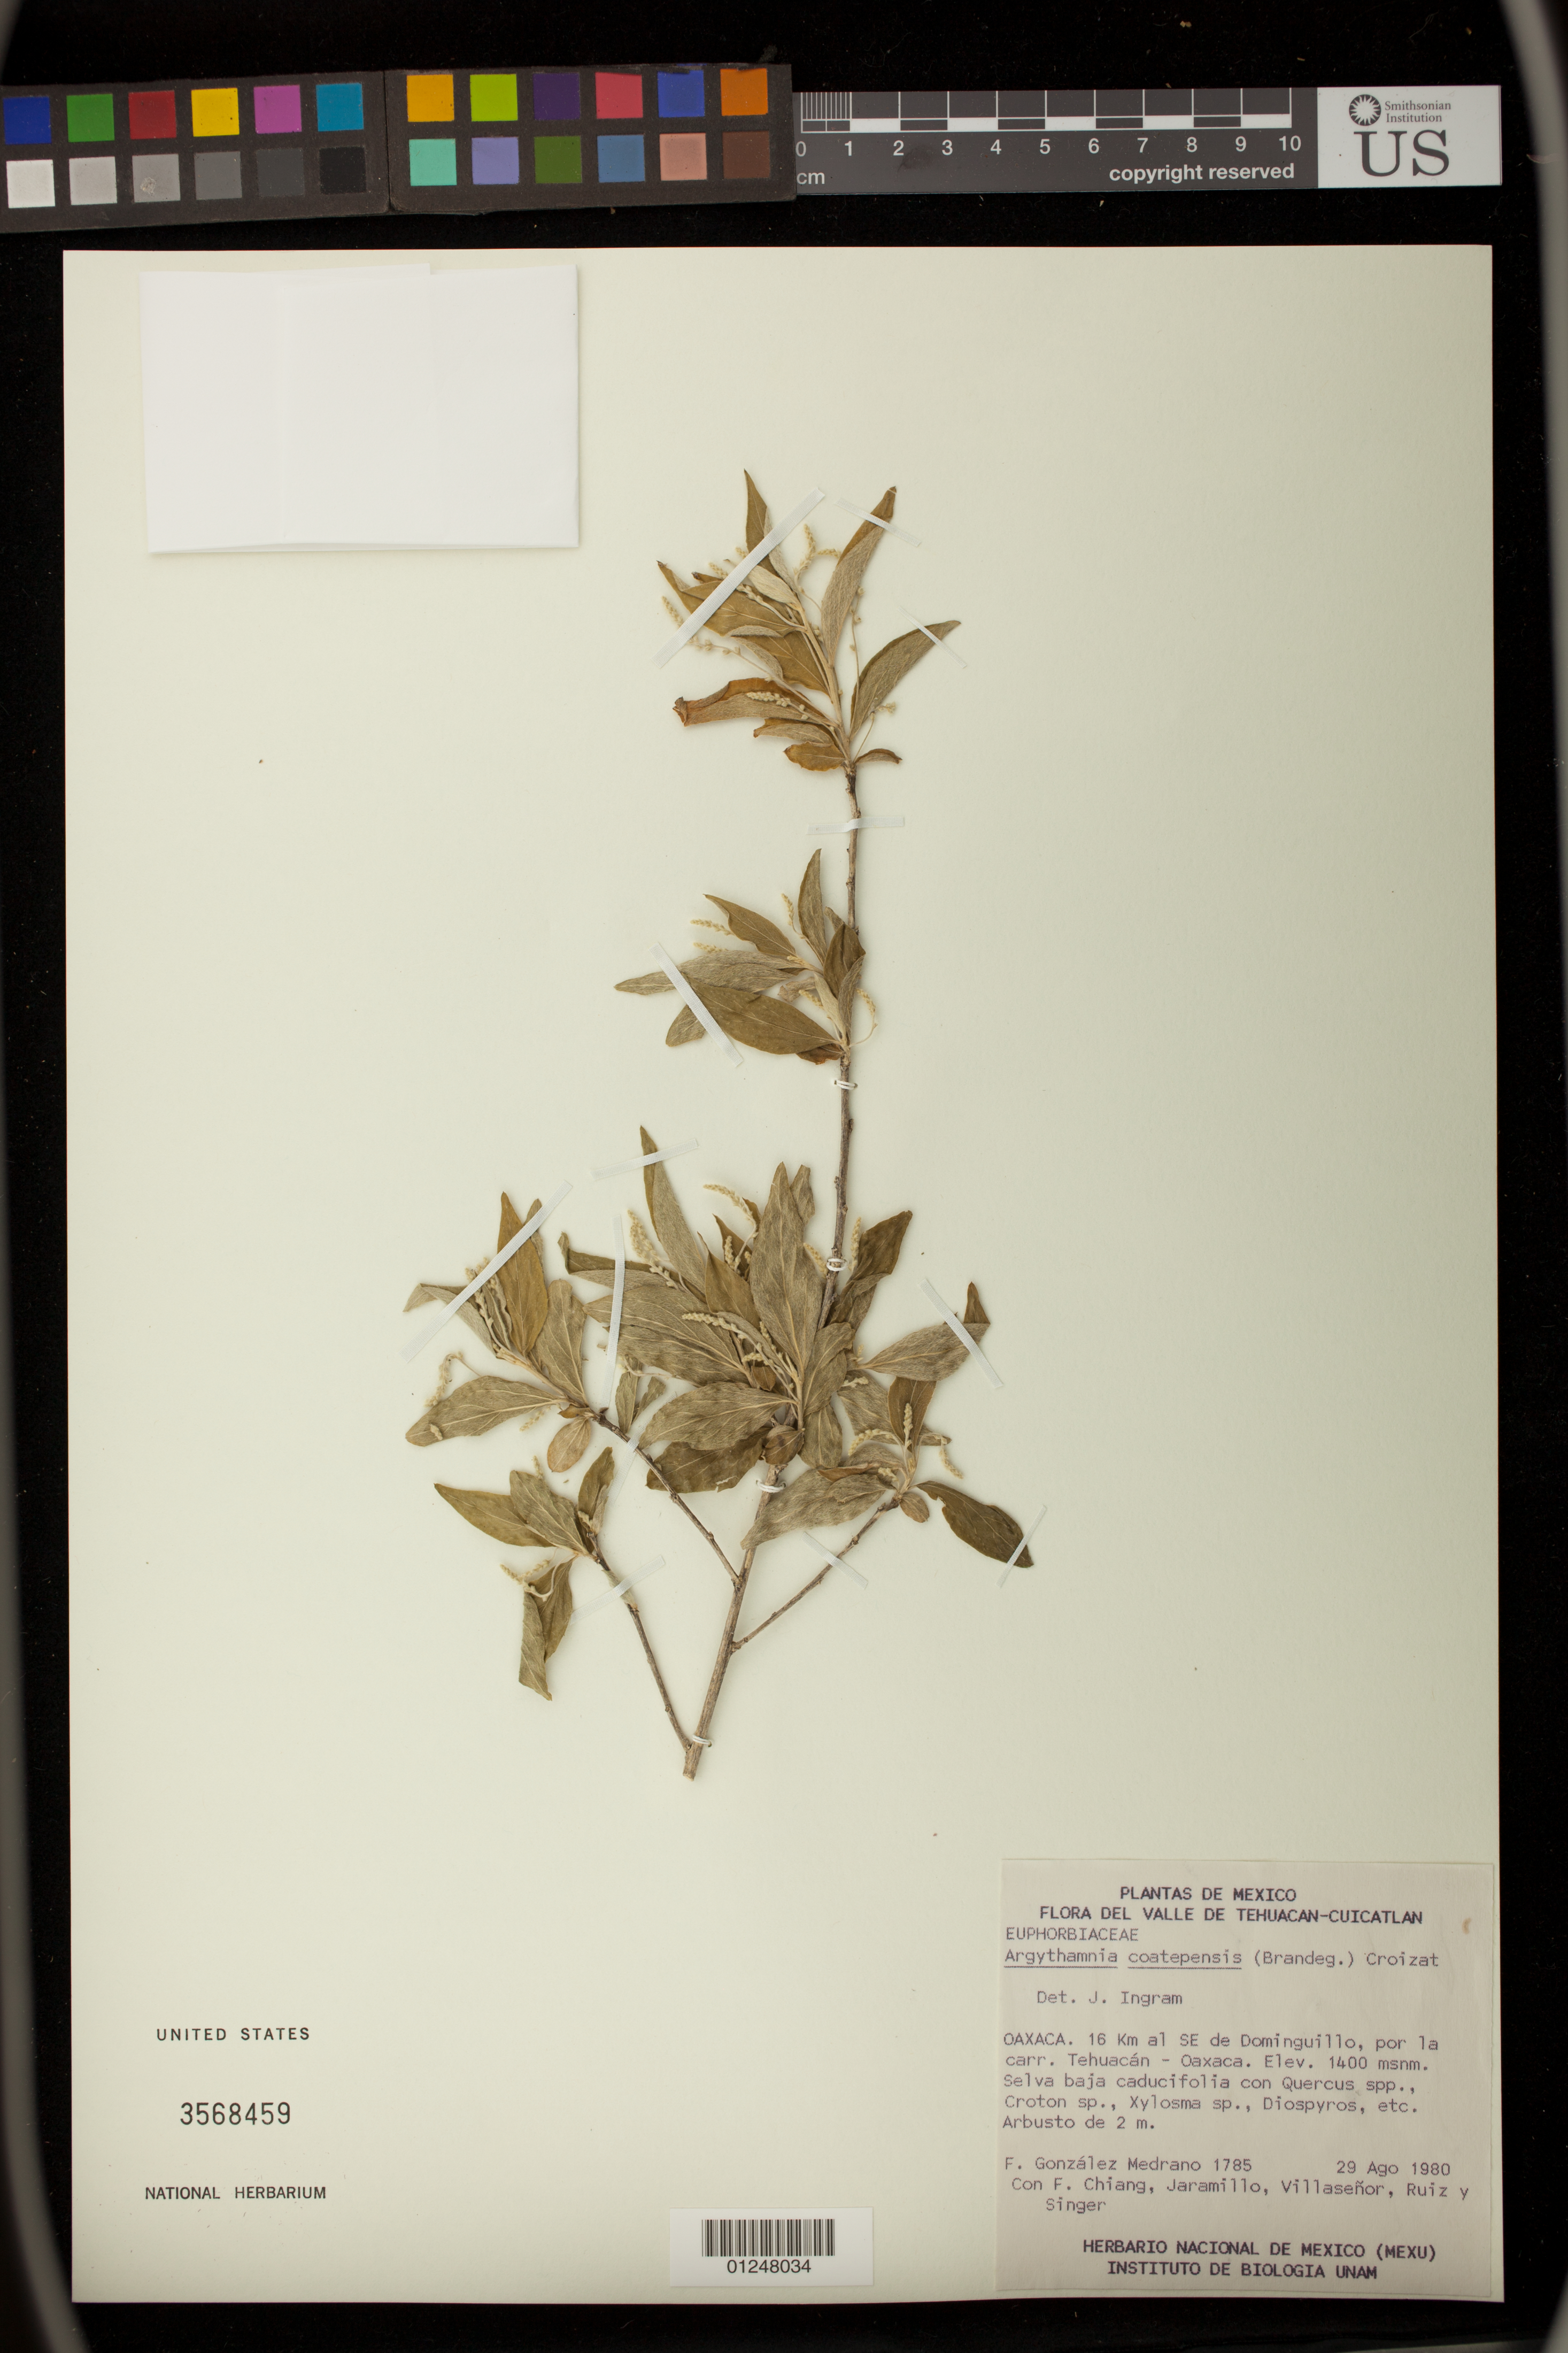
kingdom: Plantae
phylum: Tracheophyta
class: Magnoliopsida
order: Malpighiales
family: Euphorbiaceae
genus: Argythamnia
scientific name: Argythamnia coatepensis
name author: (Brandegee) Croizat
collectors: F. Medrano, F. Chiang, Jaramillo, --, -. Villaseñor, Ruiz, -- & Singer, --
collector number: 1785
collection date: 1980-08-29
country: Mexico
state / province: Oaxaca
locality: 16 Km al SE de Dominguillo, por la carr. Tehuacan - Oaxaca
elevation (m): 1400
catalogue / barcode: US 3568459